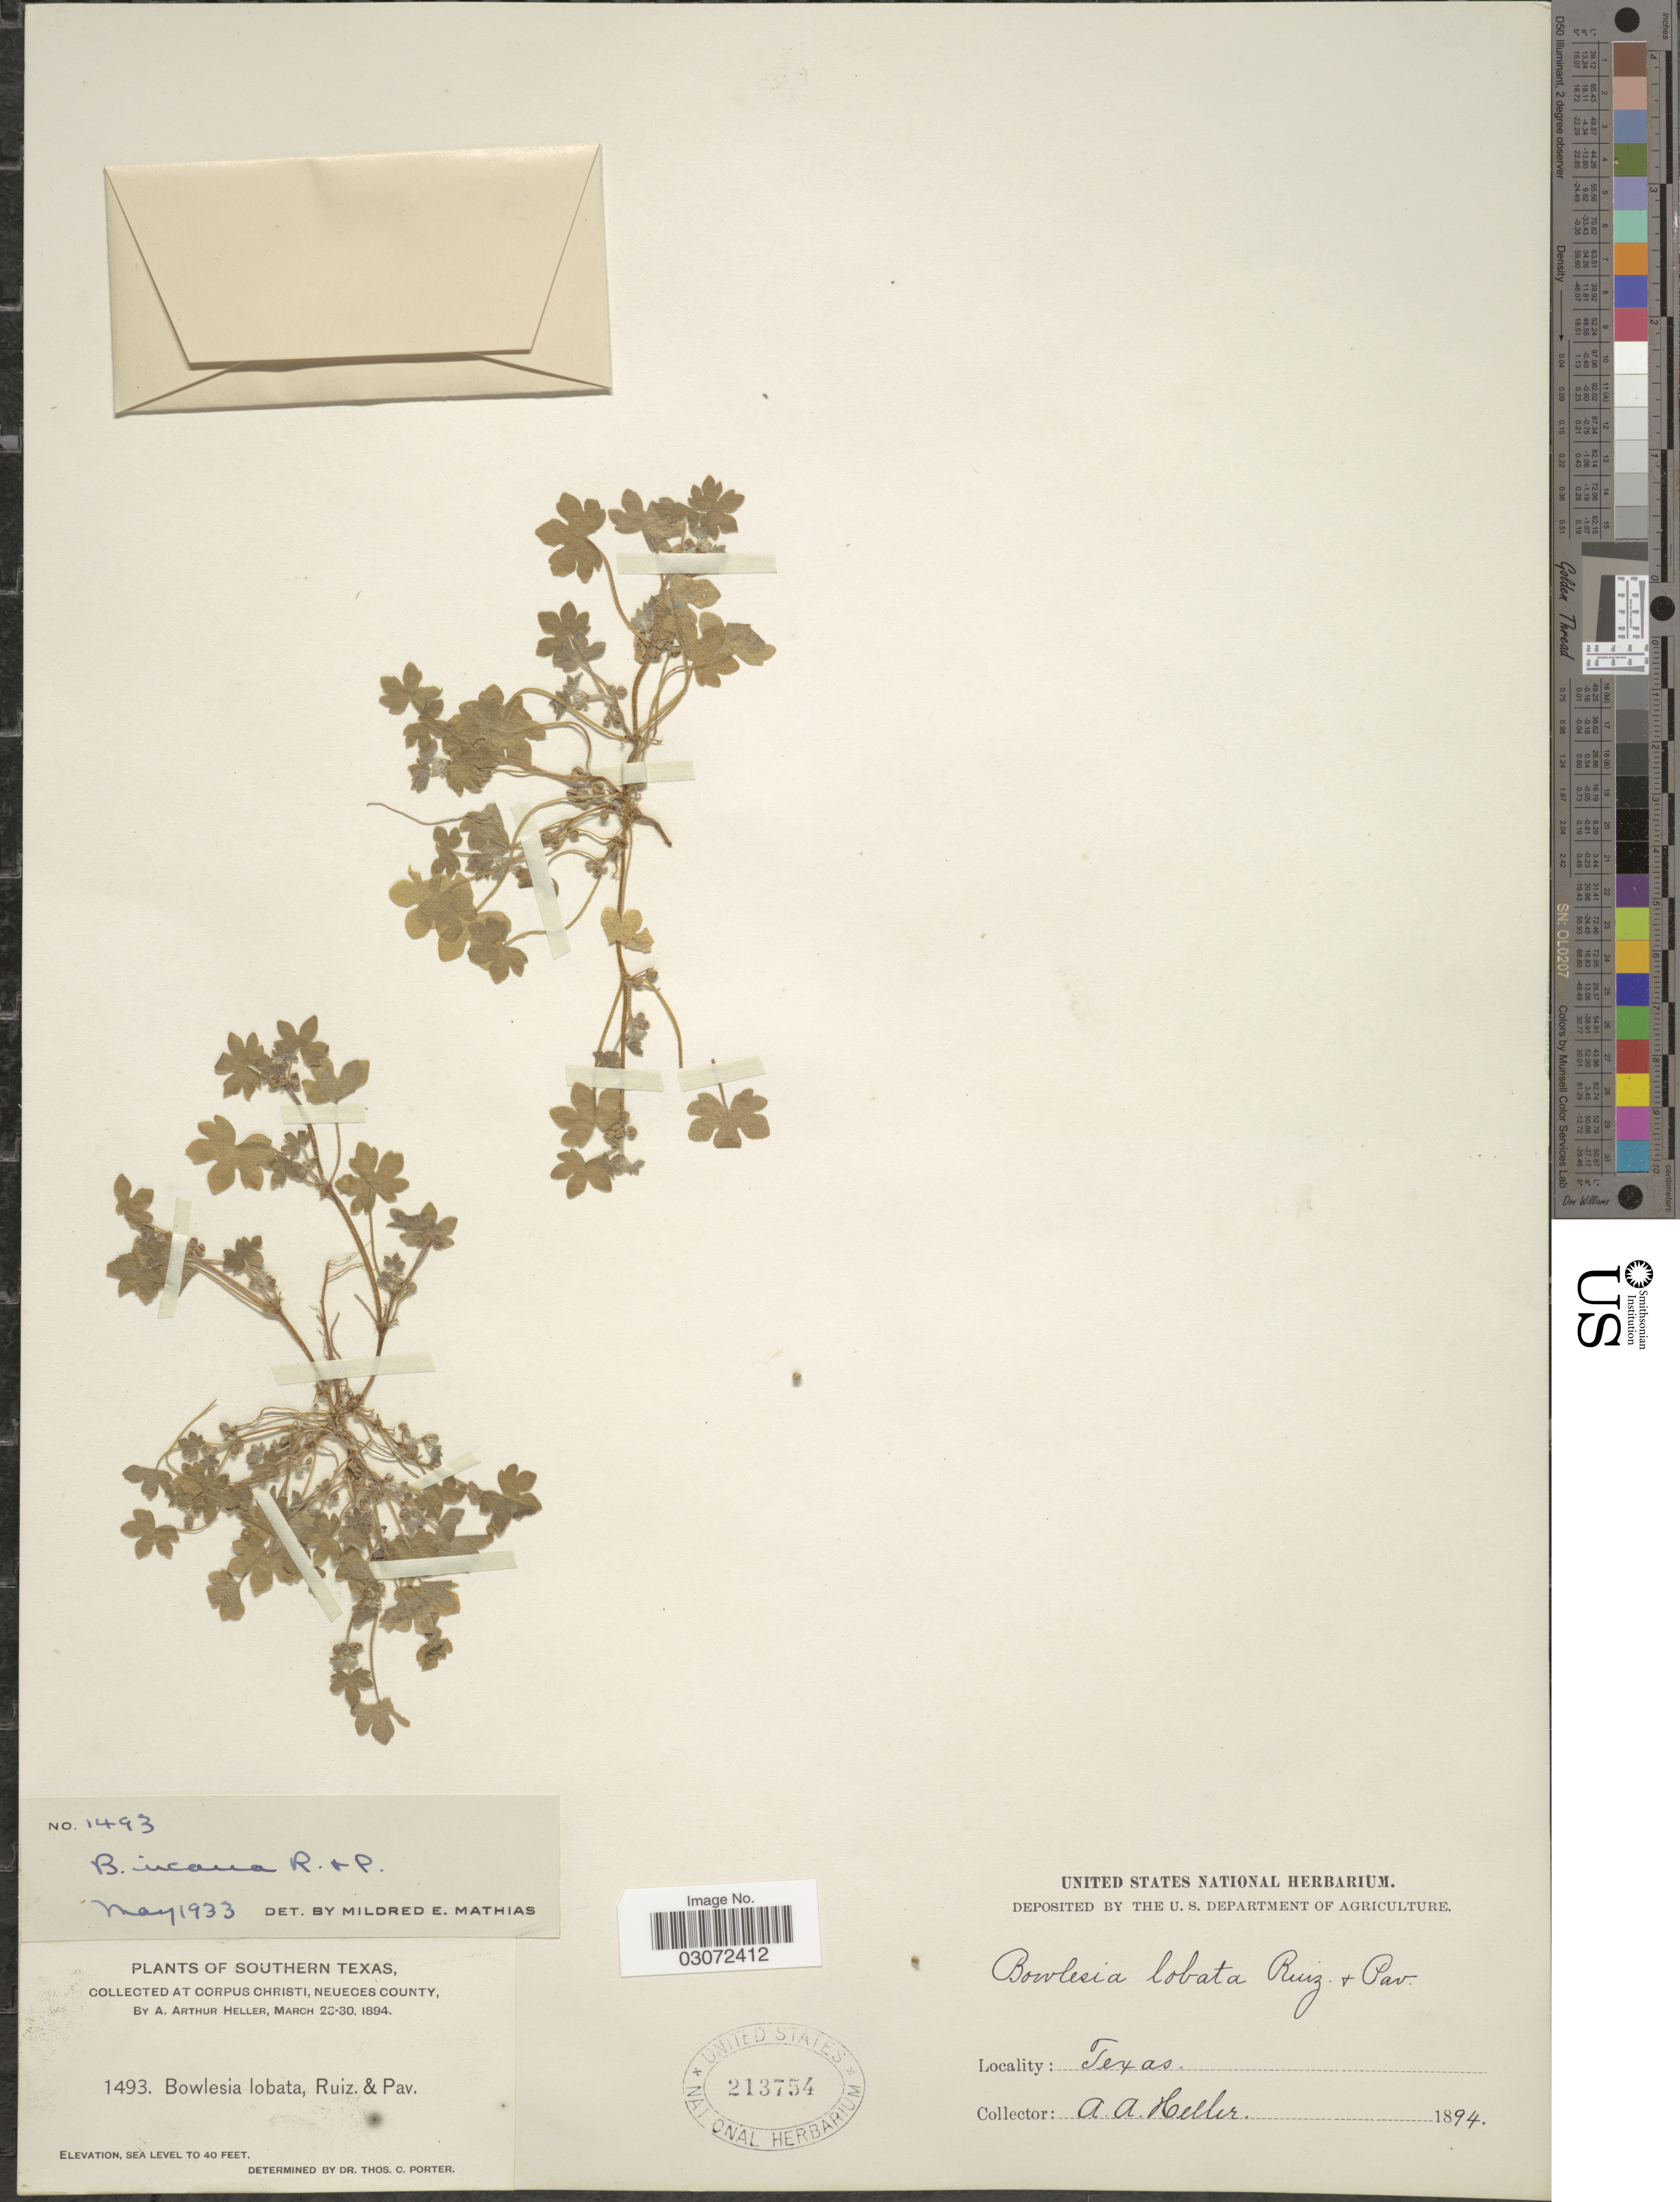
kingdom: Plantae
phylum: Tracheophyta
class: Magnoliopsida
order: Apiales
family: Apiaceae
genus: Bowlesia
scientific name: Bowlesia incana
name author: Ruiz & Pav.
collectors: A. A. Heller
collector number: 1493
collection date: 1894-03-23/1894-03-30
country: United States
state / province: Texas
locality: Southern Texas, Corpus Christi, Neueces County.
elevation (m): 12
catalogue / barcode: US 213754